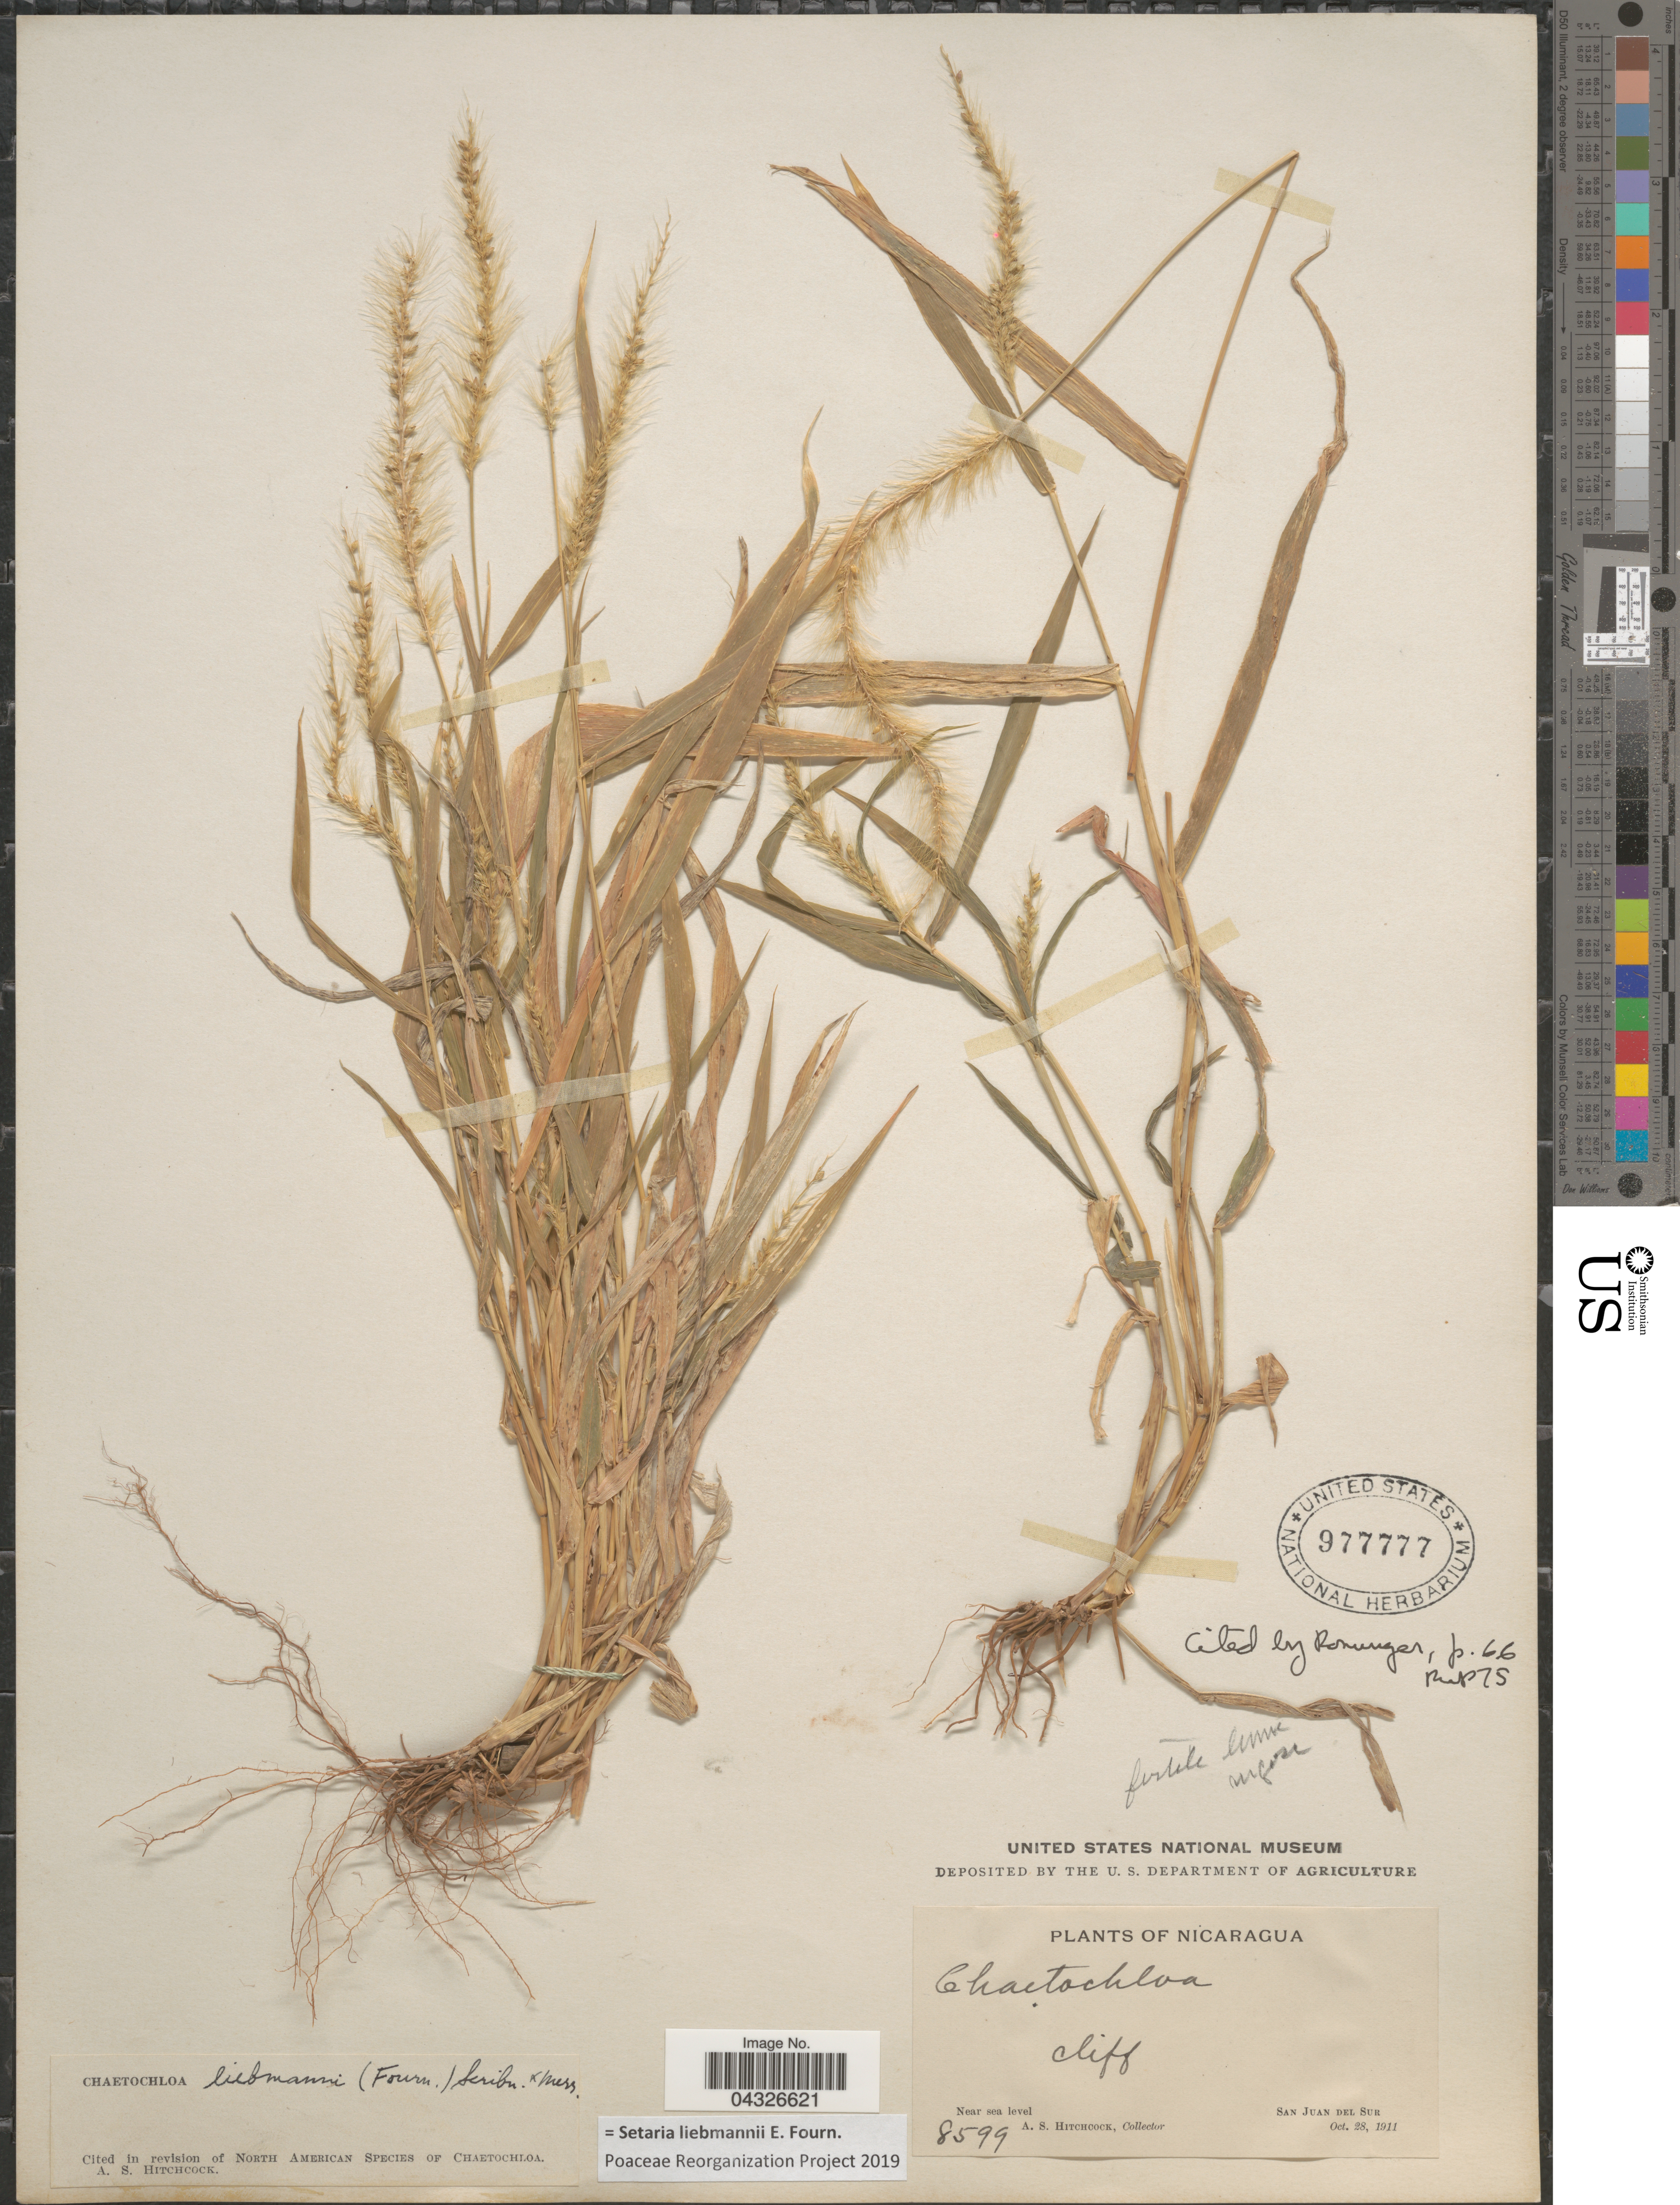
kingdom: Plantae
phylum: Tracheophyta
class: Liliopsida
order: Poales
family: Poaceae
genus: Setaria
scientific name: Setaria liebmannii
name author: E. Fourn.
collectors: A. S. Hitchcock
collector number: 8599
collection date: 1911-10-28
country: Nicaragua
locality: Cliff. San Juan del Sur.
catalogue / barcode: US 977777